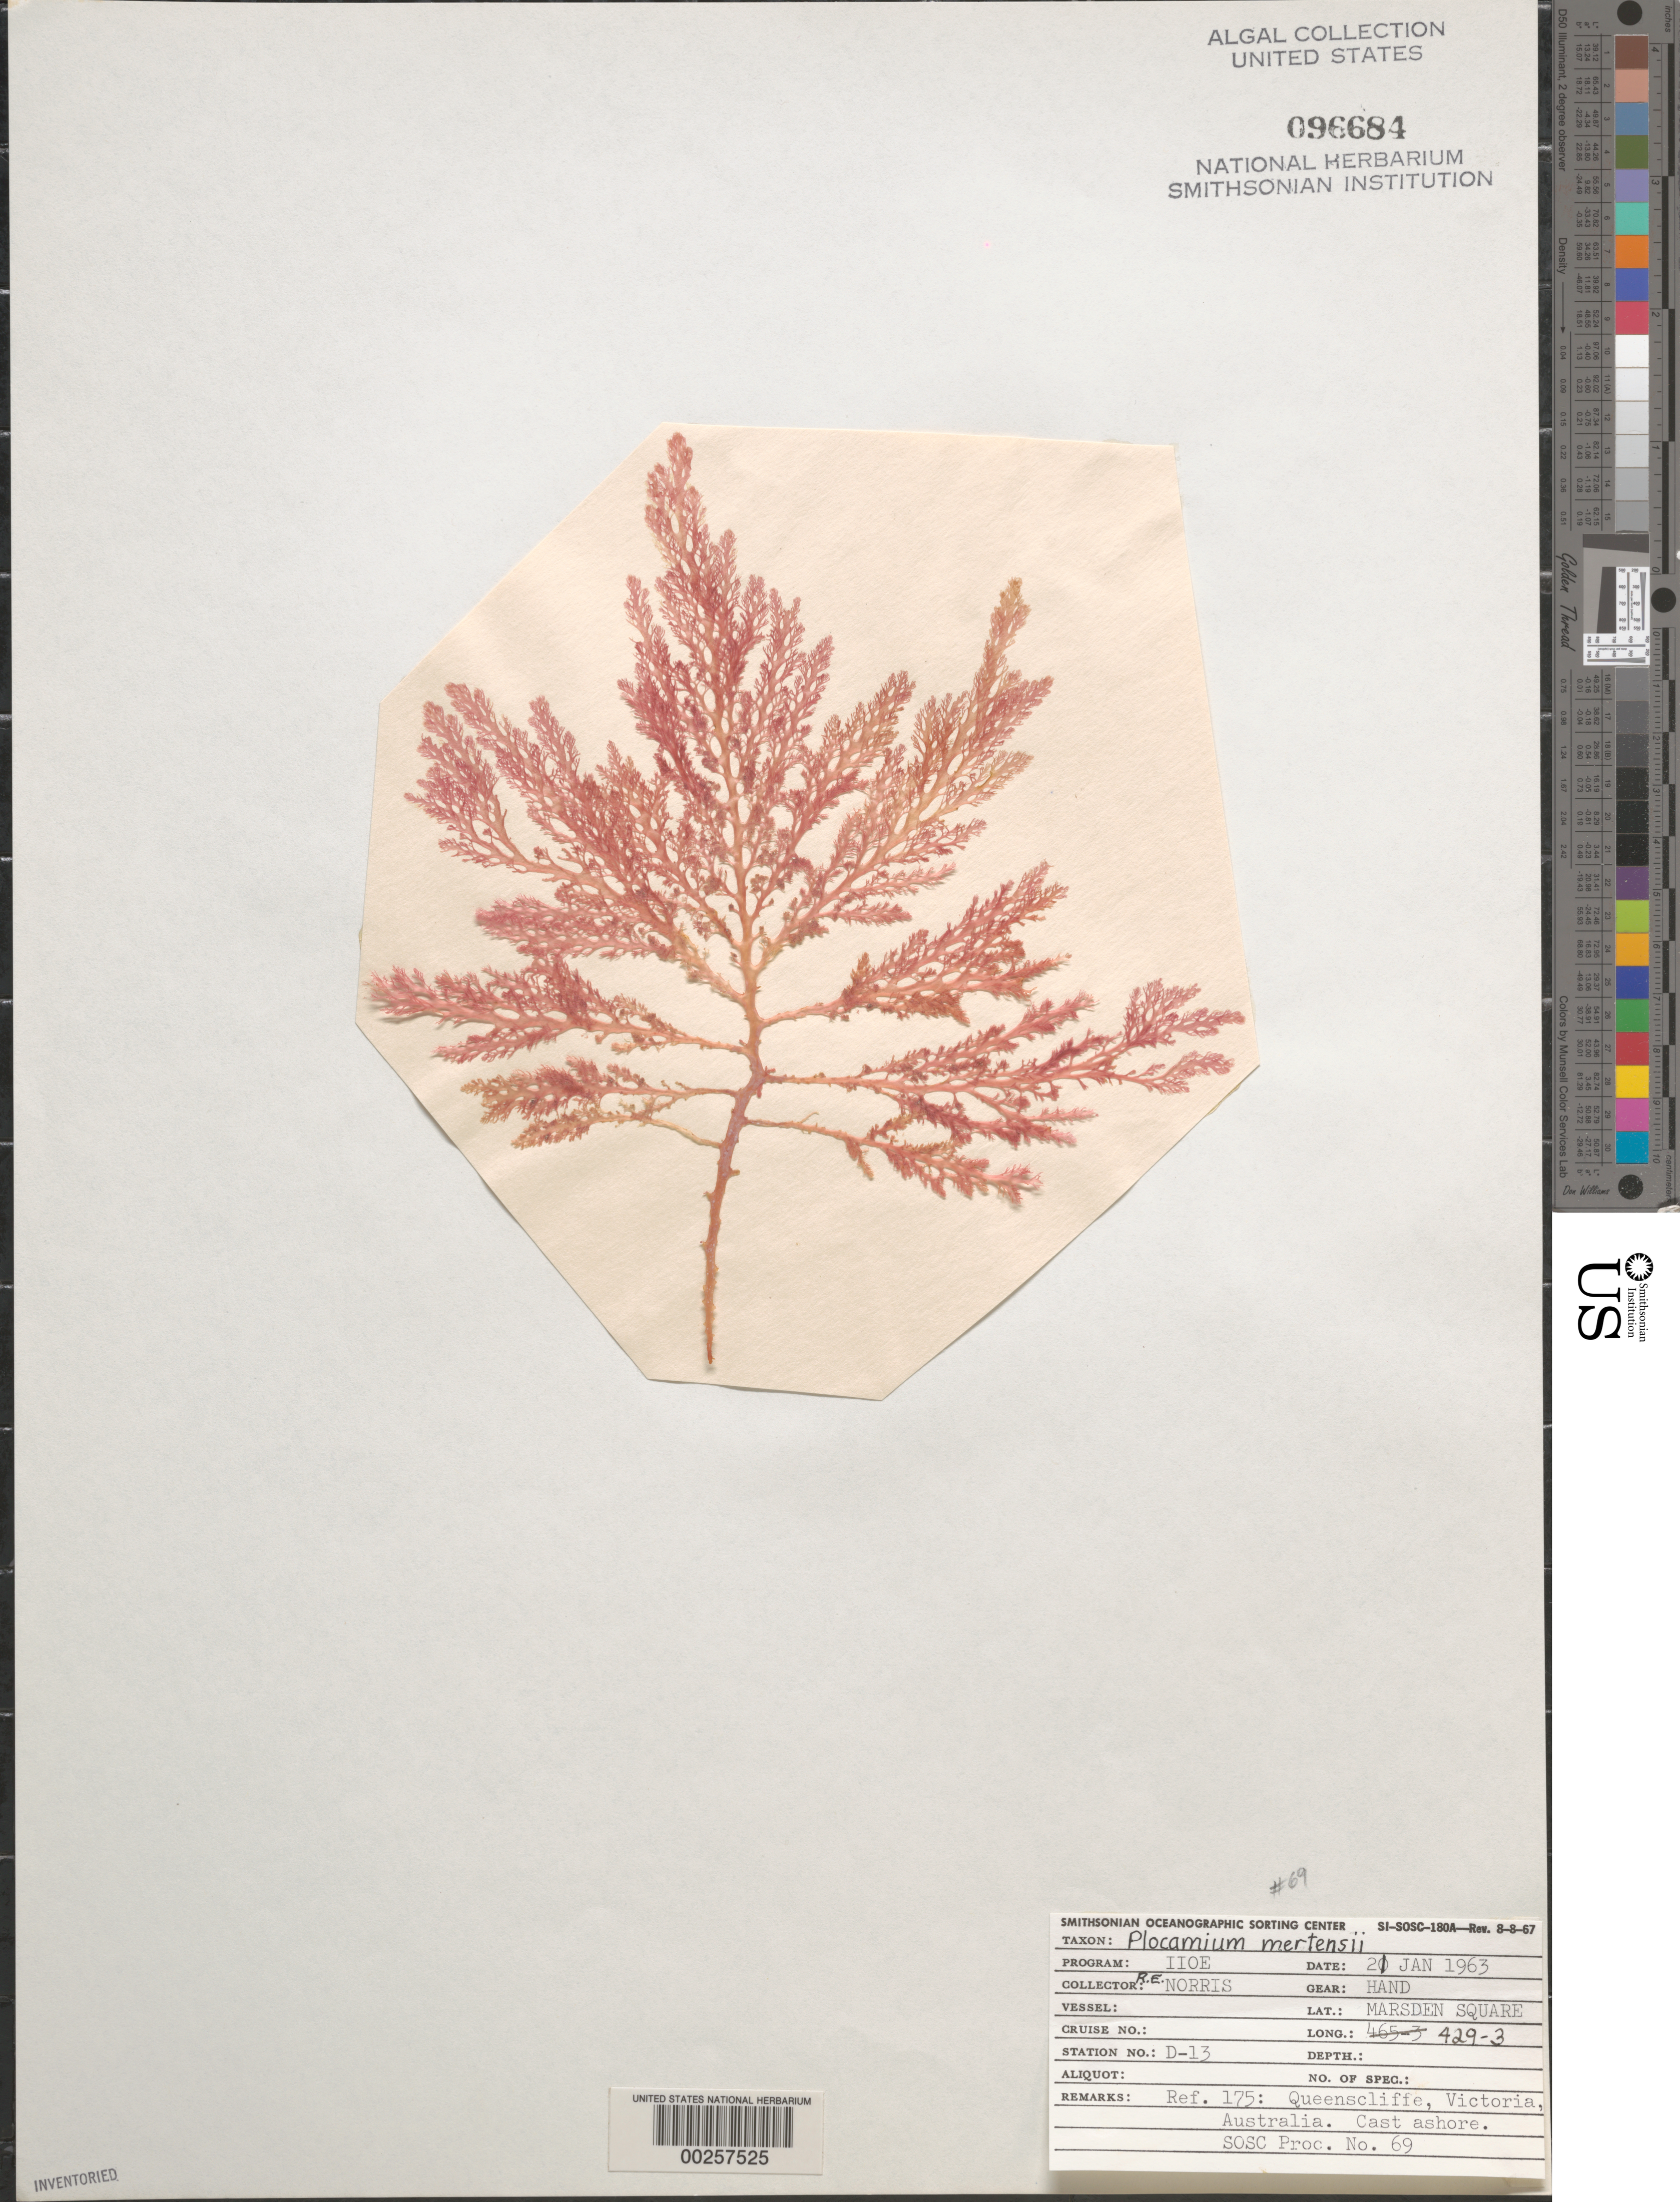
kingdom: Plantae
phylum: Rhodophyta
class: Florideophyceae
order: Plocamiales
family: Plocamiaceae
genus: Plocamium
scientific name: Plocamium mertensii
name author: (Greville) Harvey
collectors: R. E. Norris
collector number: Station D-13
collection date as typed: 21 Jan 1963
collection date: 1963-01-21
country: Australia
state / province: Victoria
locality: Queenscliffe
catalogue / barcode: US 96684